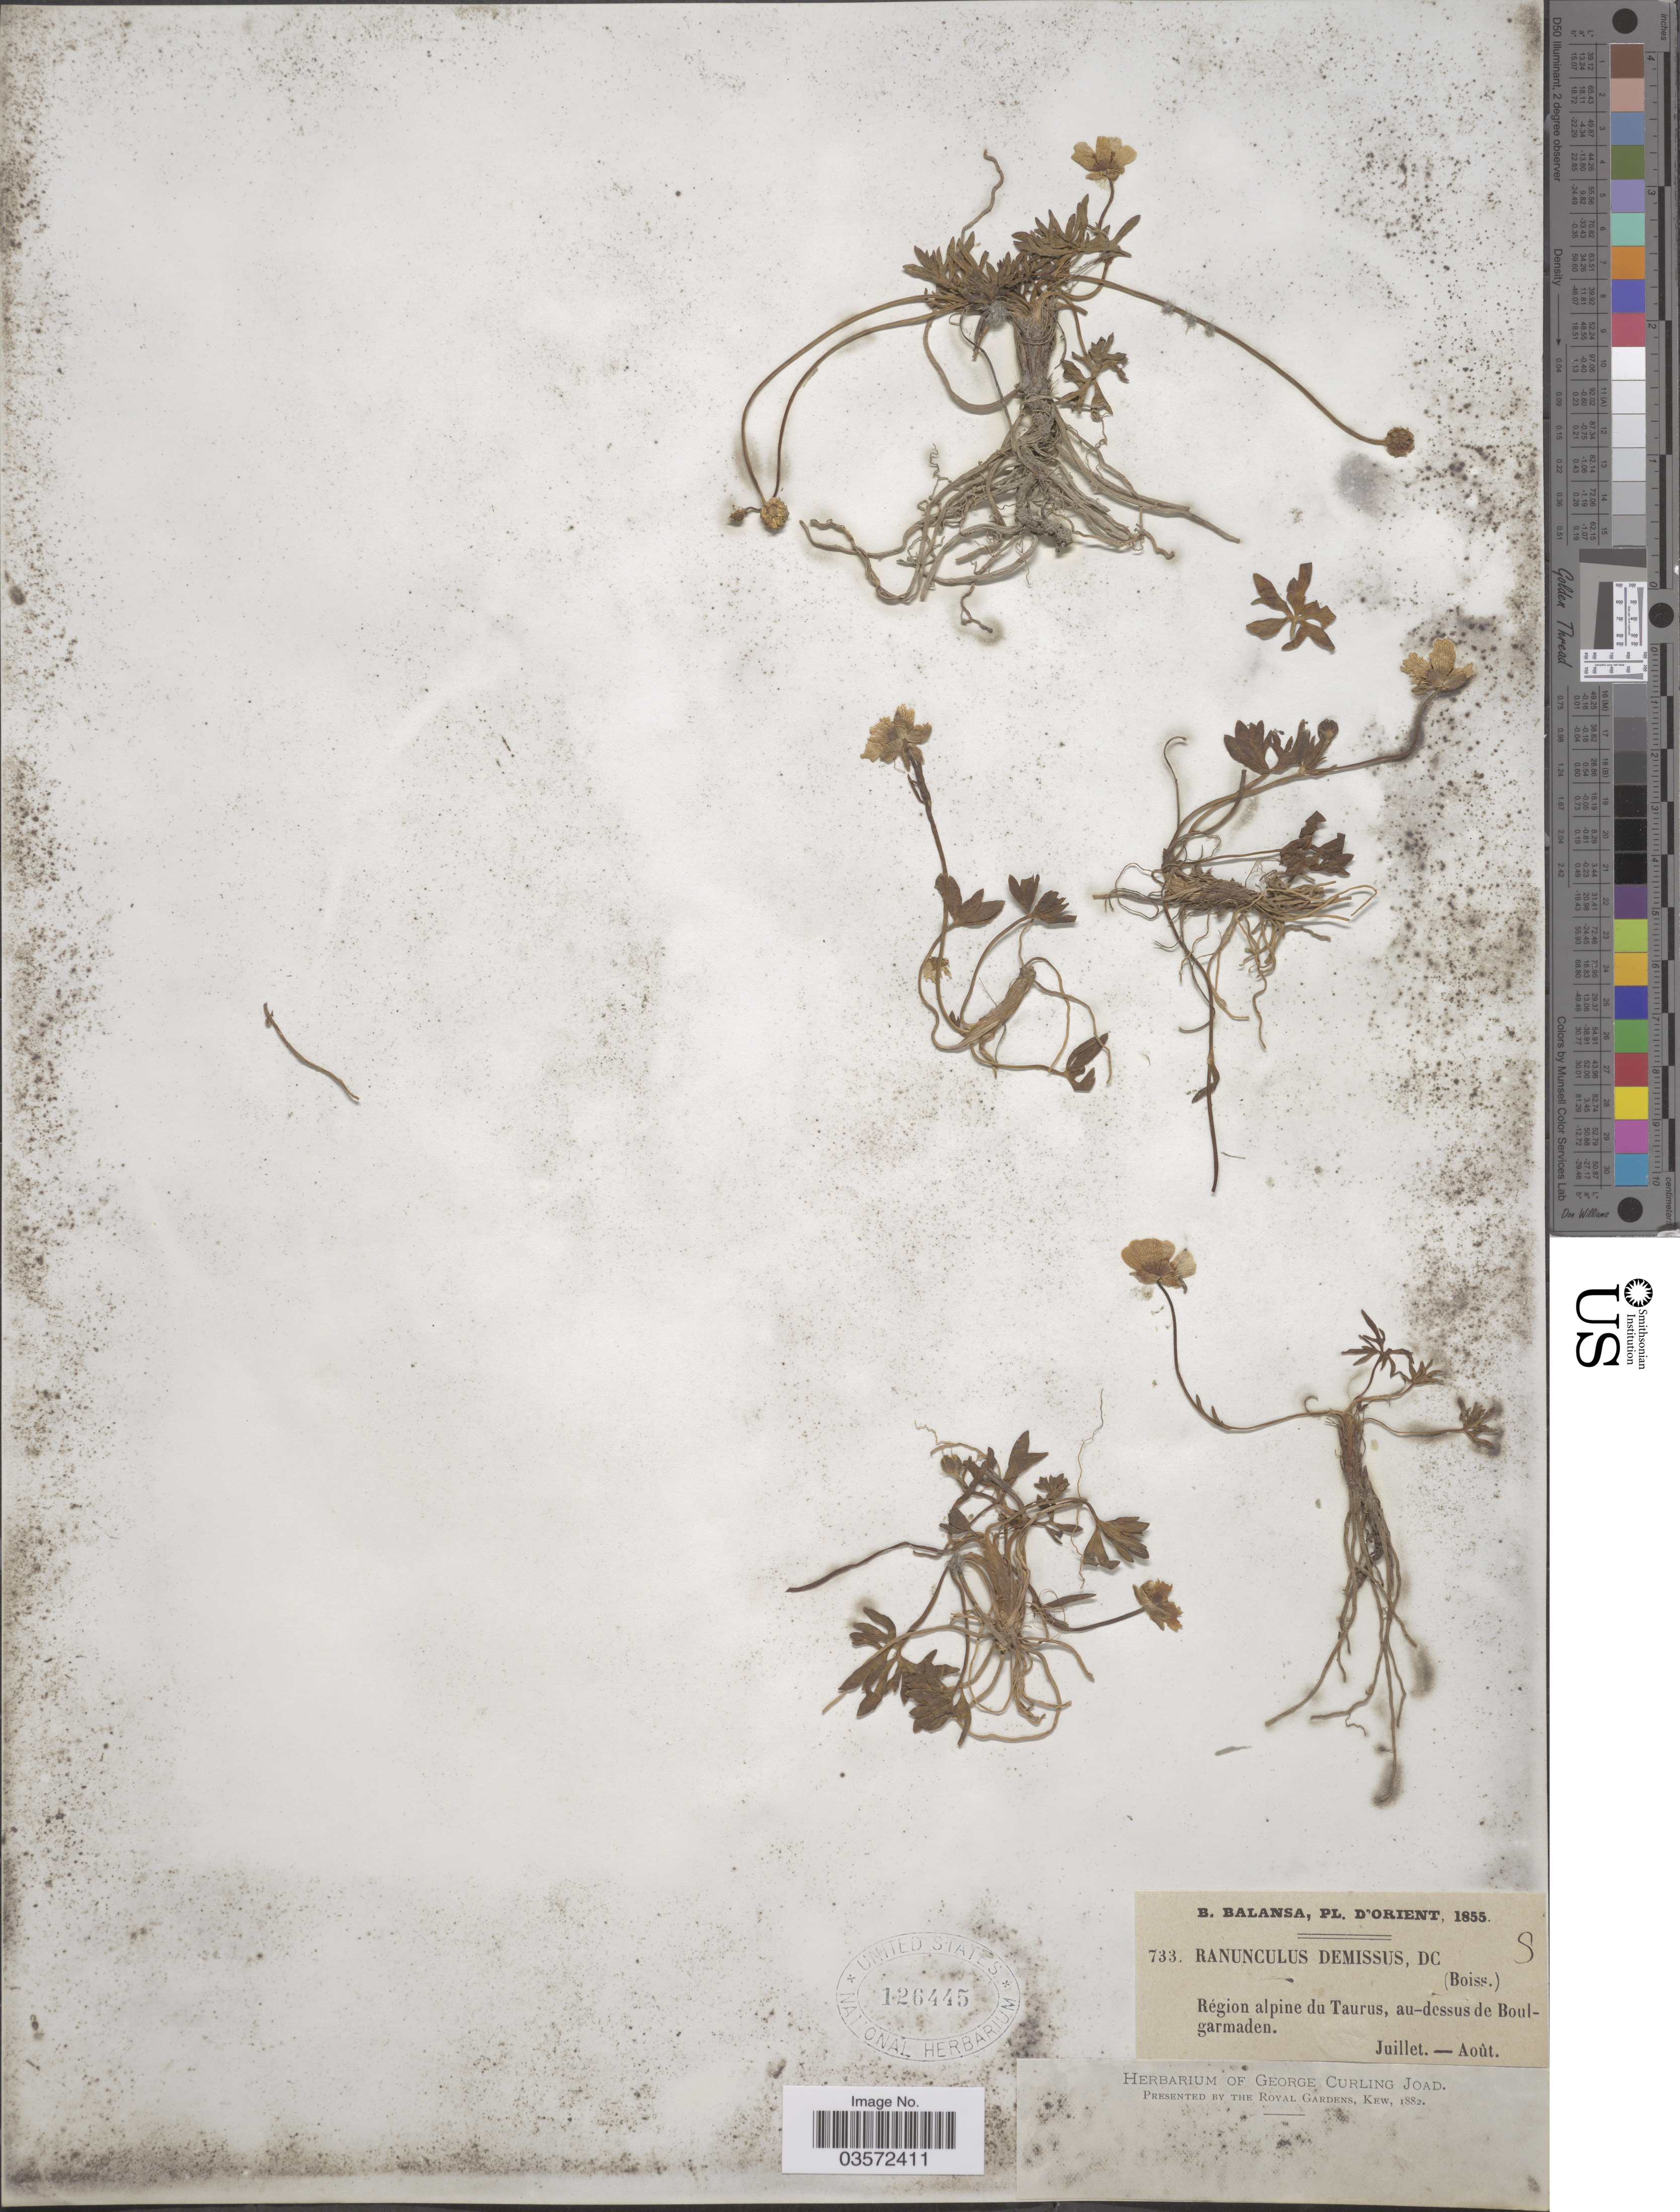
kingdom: Plantae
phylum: Tracheophyta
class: Magnoliopsida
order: Ranunculales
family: Ranunculaceae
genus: Ranunculus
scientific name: Ranunculus demissus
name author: DC.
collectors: B. Balansa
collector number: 733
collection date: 1855-07/1855-08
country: Turkey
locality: D'Orient. Région alpine du Taurus, au-dessus de Boulgarmaden.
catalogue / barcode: US 126445